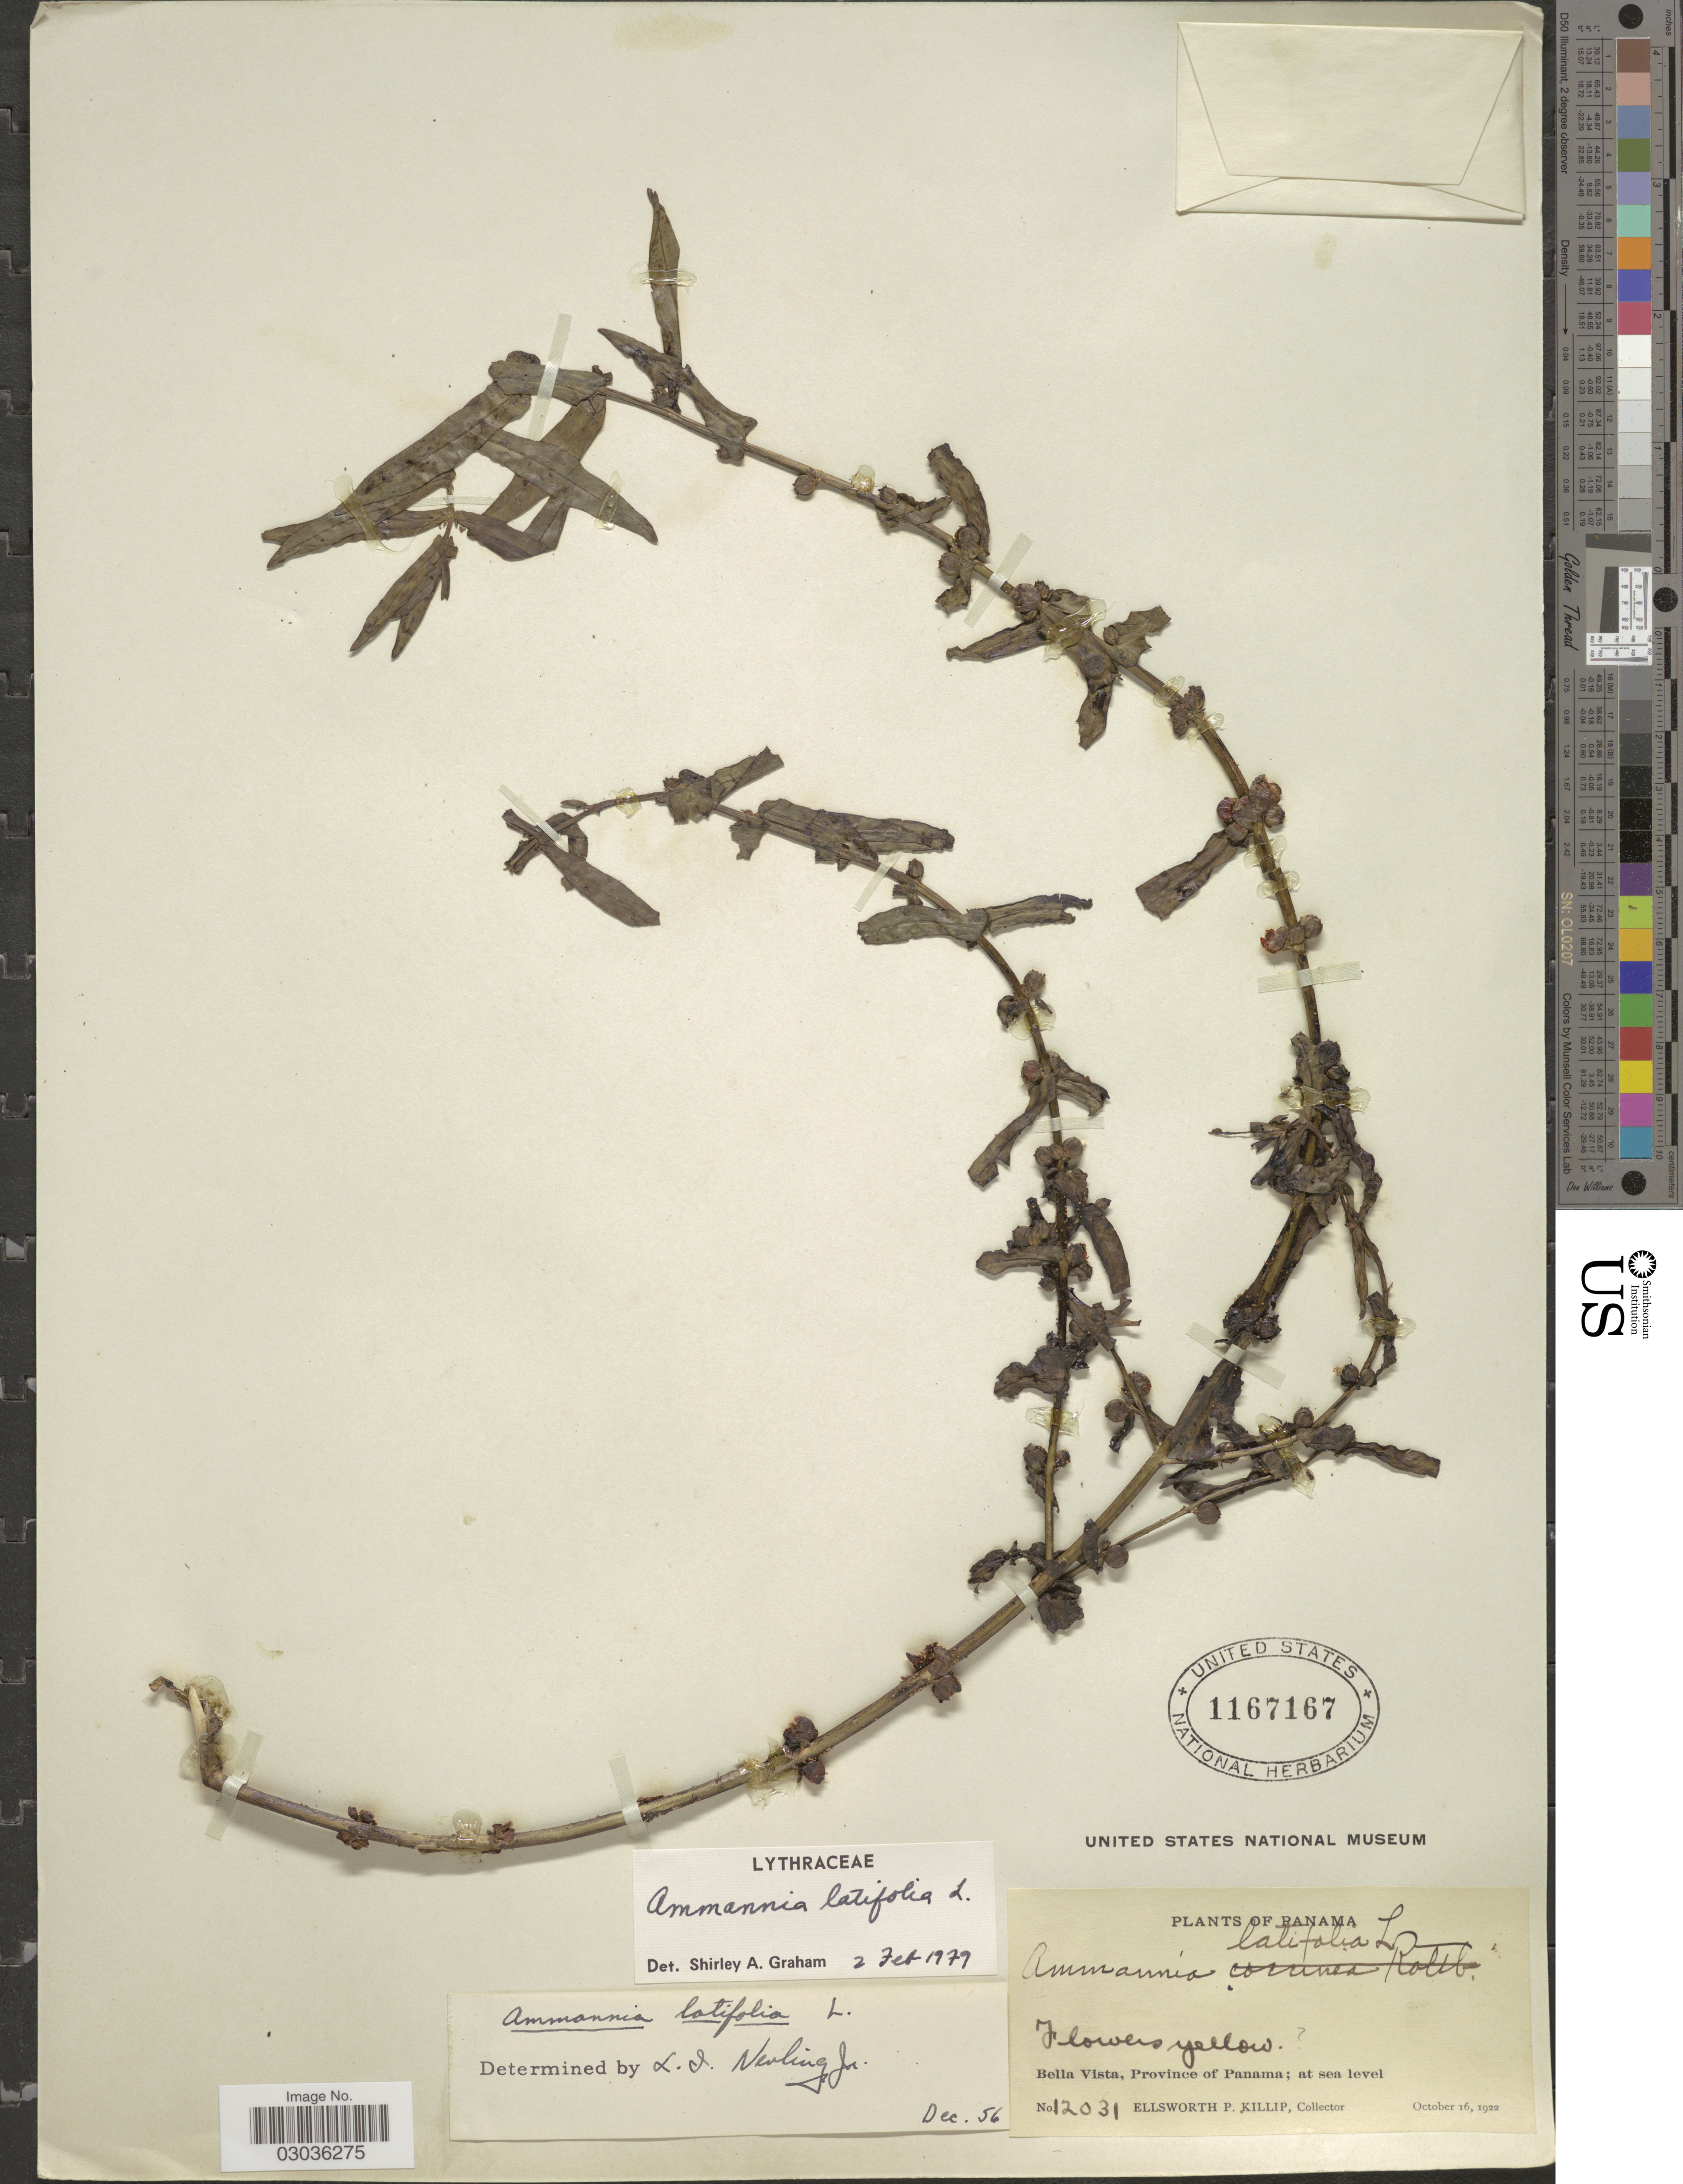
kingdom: Plantae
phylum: Tracheophyta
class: Magnoliopsida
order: Myrtales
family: Lythraceae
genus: Ammannia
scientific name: Ammannia latifolia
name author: L.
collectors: E. P. Killip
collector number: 12031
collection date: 1922-10-16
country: Panama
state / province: Panamá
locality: Bella Vista, Province of Panama.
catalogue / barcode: US 1167167